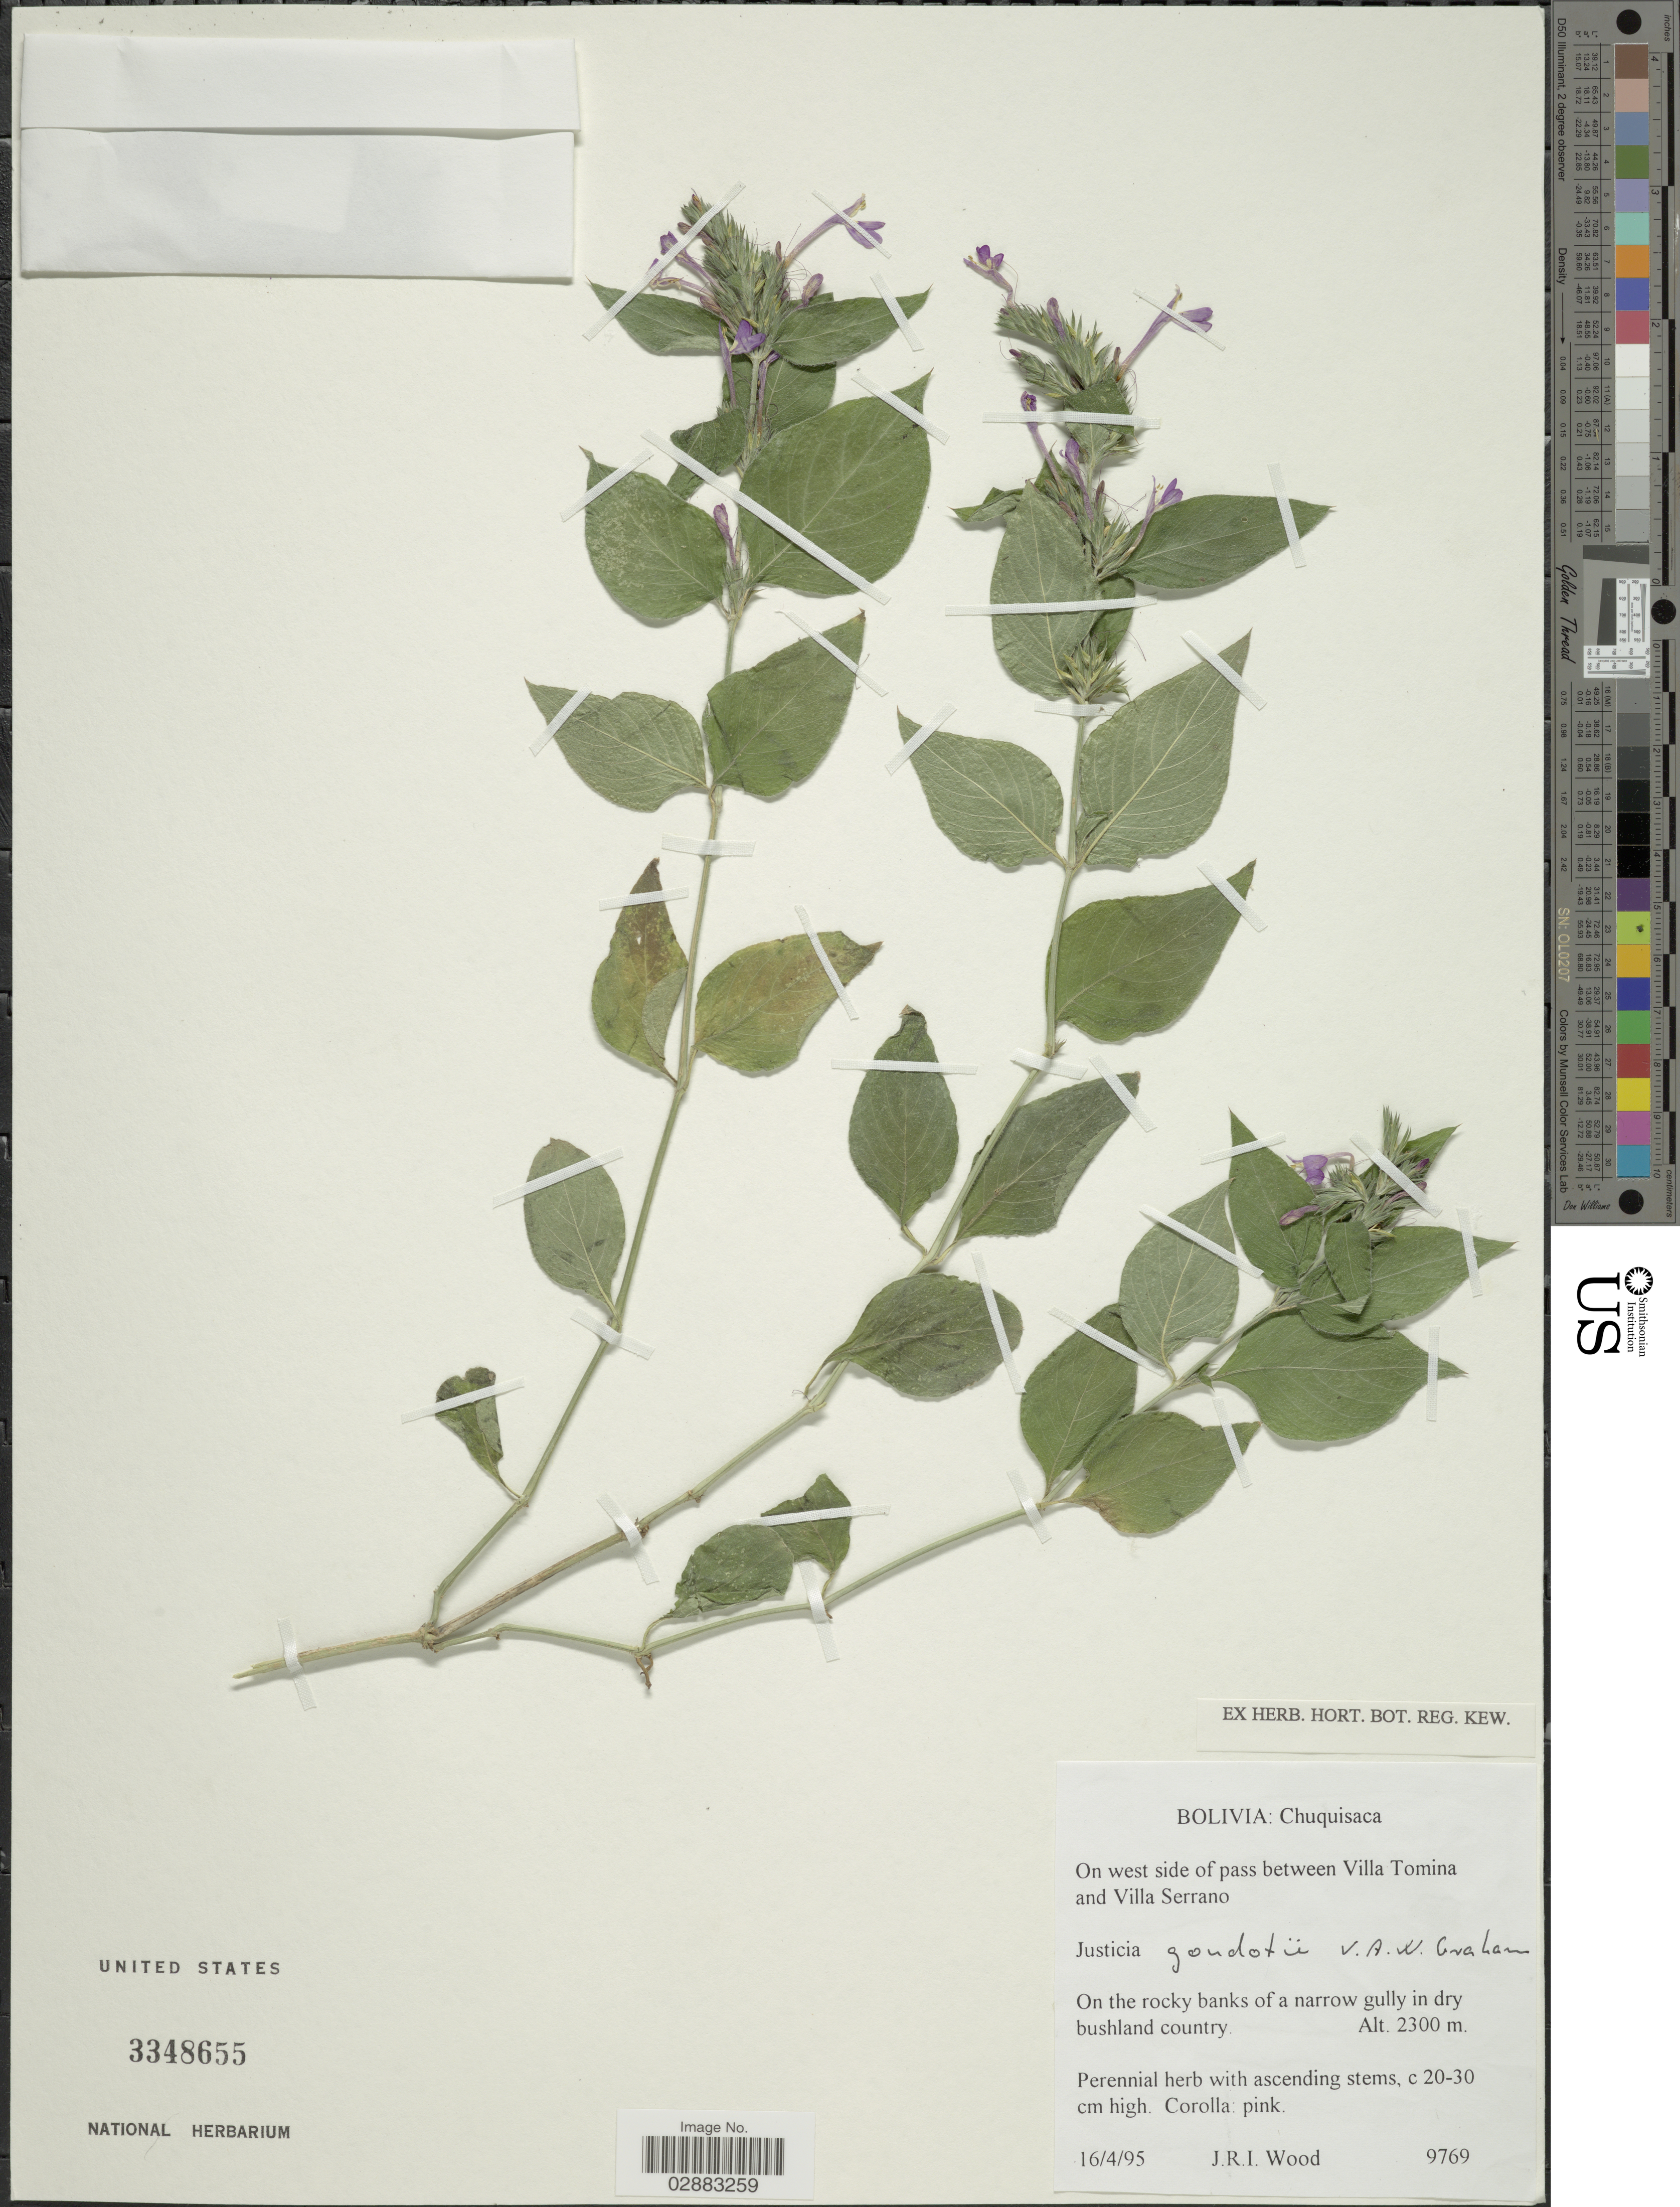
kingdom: Plantae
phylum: Tracheophyta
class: Magnoliopsida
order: Lamiales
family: Acanthaceae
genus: Justicia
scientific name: Justicia goudotii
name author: V.A.W. Graham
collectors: J. R. I. Wood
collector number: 9769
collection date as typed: Transcribed d/m/y: 16/4/95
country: Bolivia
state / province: Chuquisaca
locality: On west side of pass between Villa Tomina and Villa Serrano.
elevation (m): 2300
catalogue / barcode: US 3348655